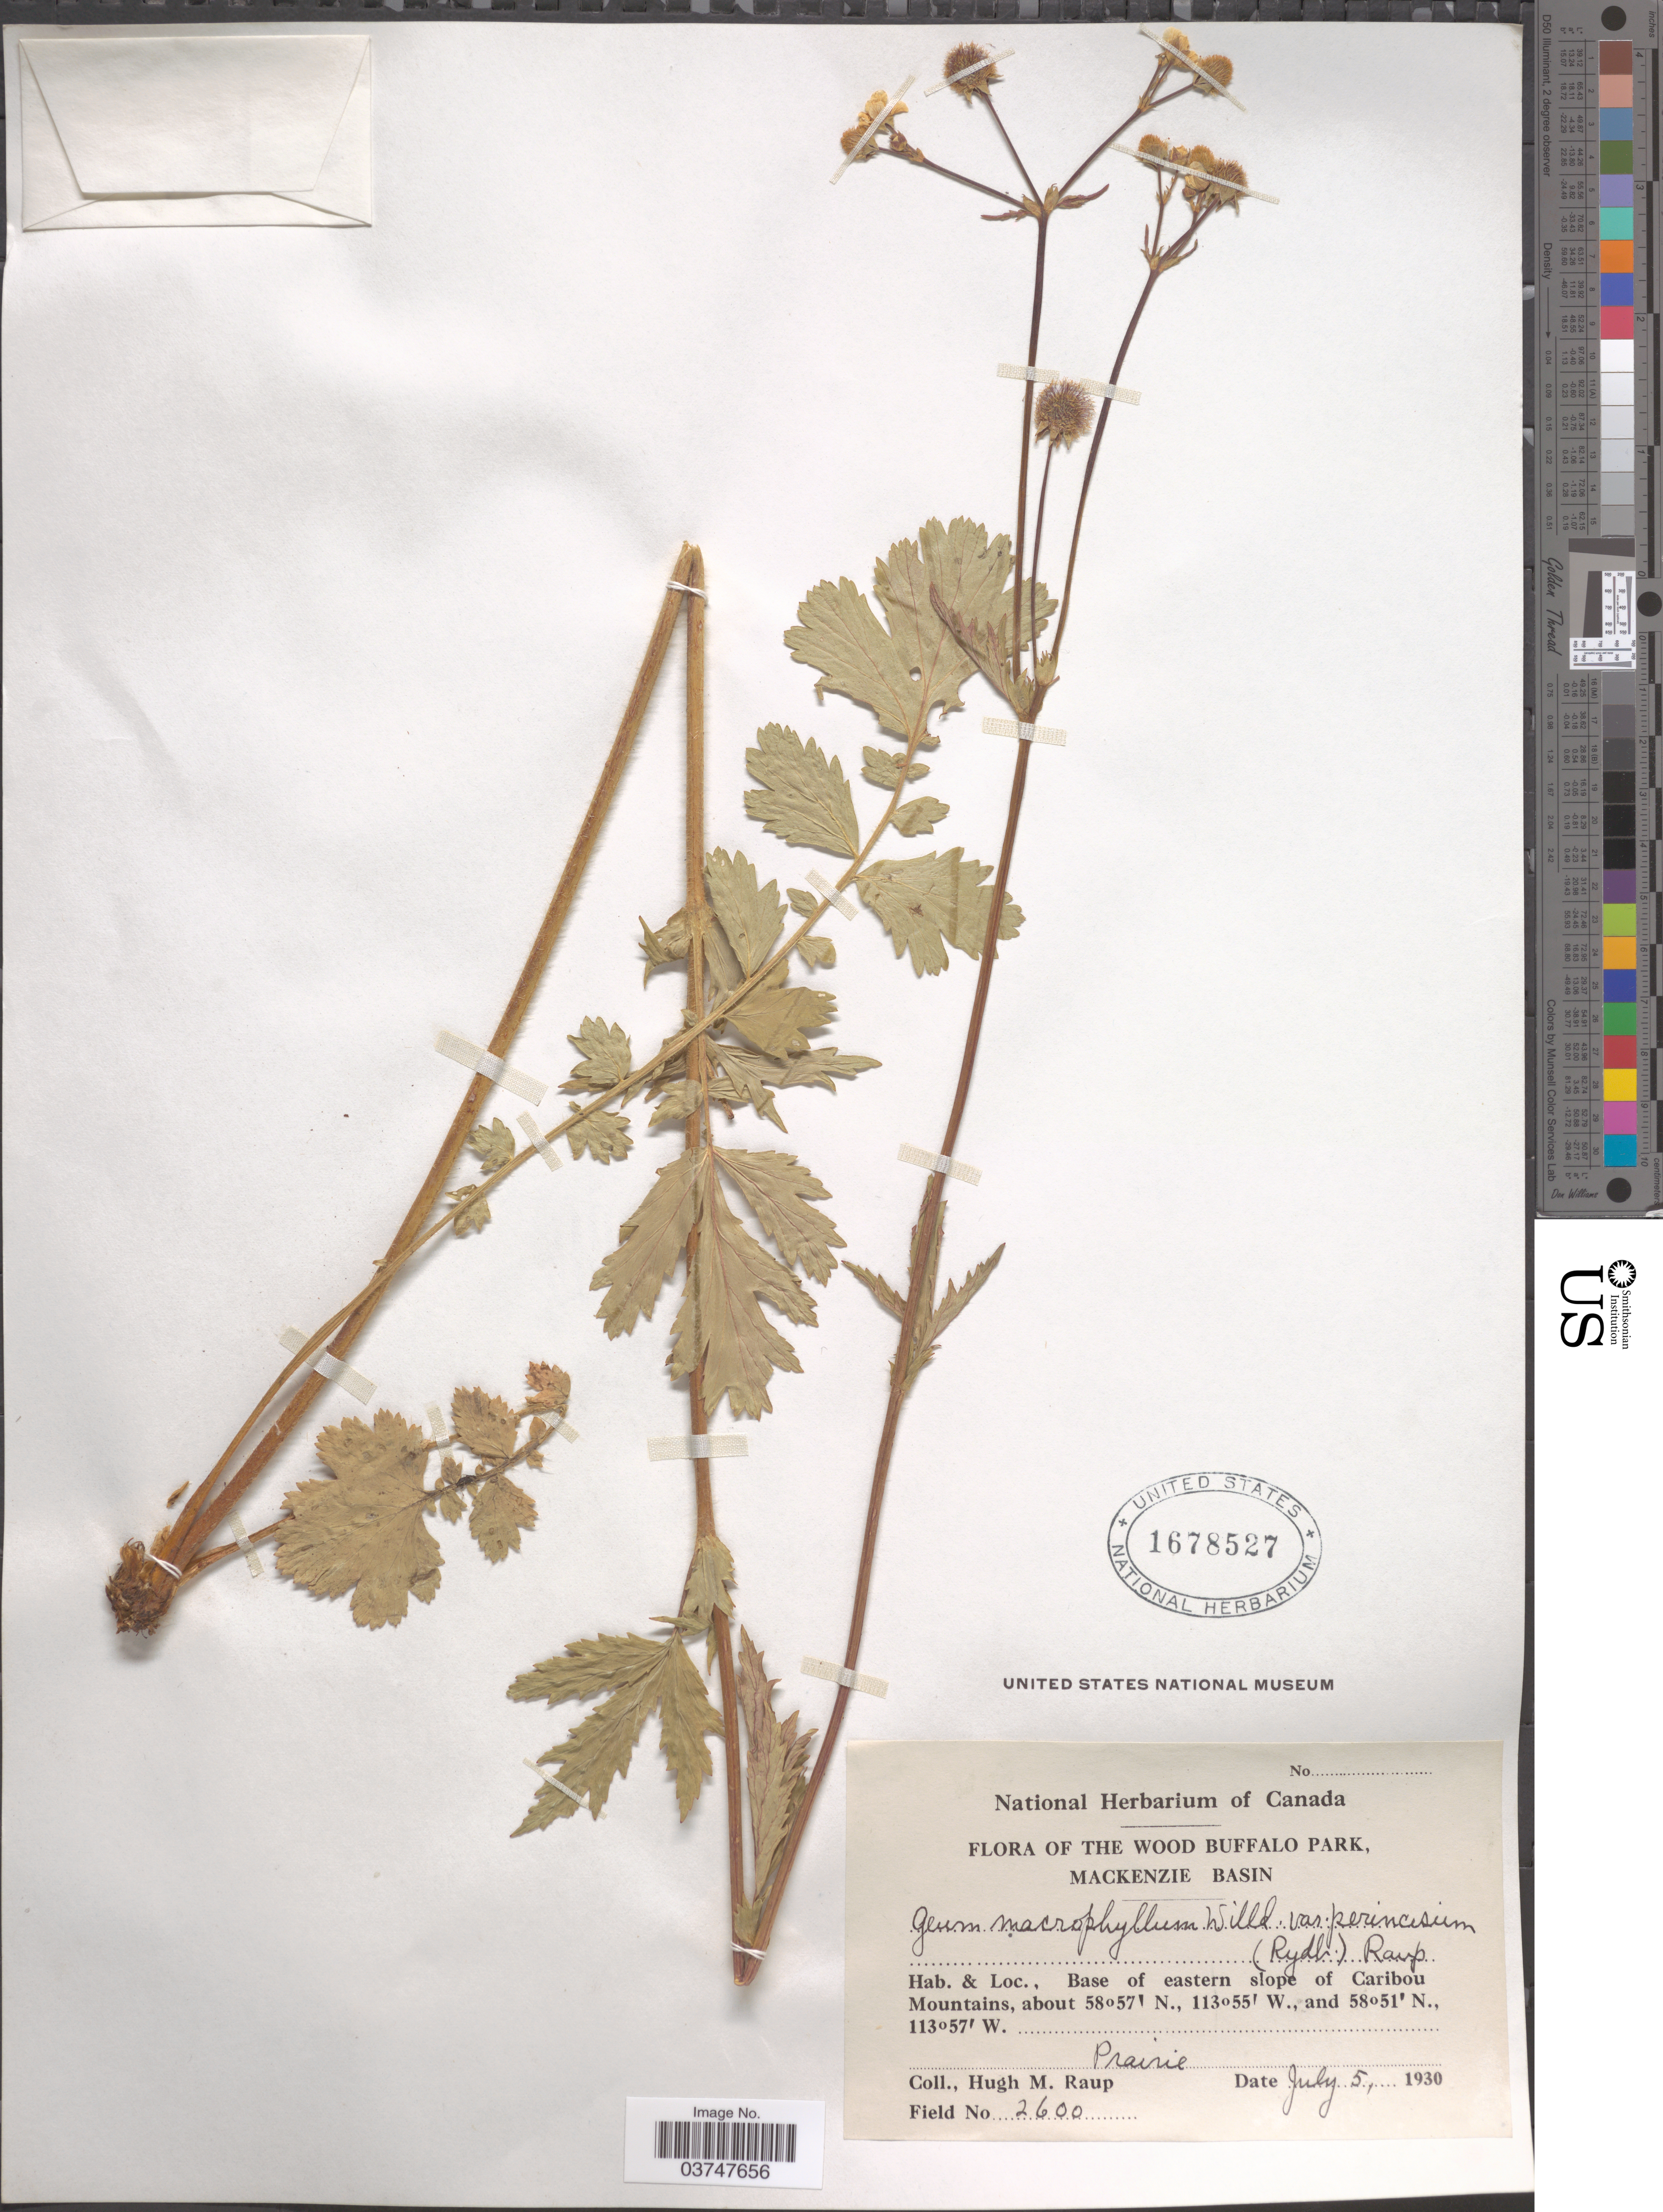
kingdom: Plantae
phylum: Tracheophyta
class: Magnoliopsida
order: Rosales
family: Rosaceae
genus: Geum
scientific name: Geum macrophyllum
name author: Willd.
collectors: H. Raup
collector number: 2600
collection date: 1930-07-05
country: Canada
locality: The Wood Buffalo Park, Mackenzie Basin. Base of eastern slope of Caribou Mountains.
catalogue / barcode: US 1678527